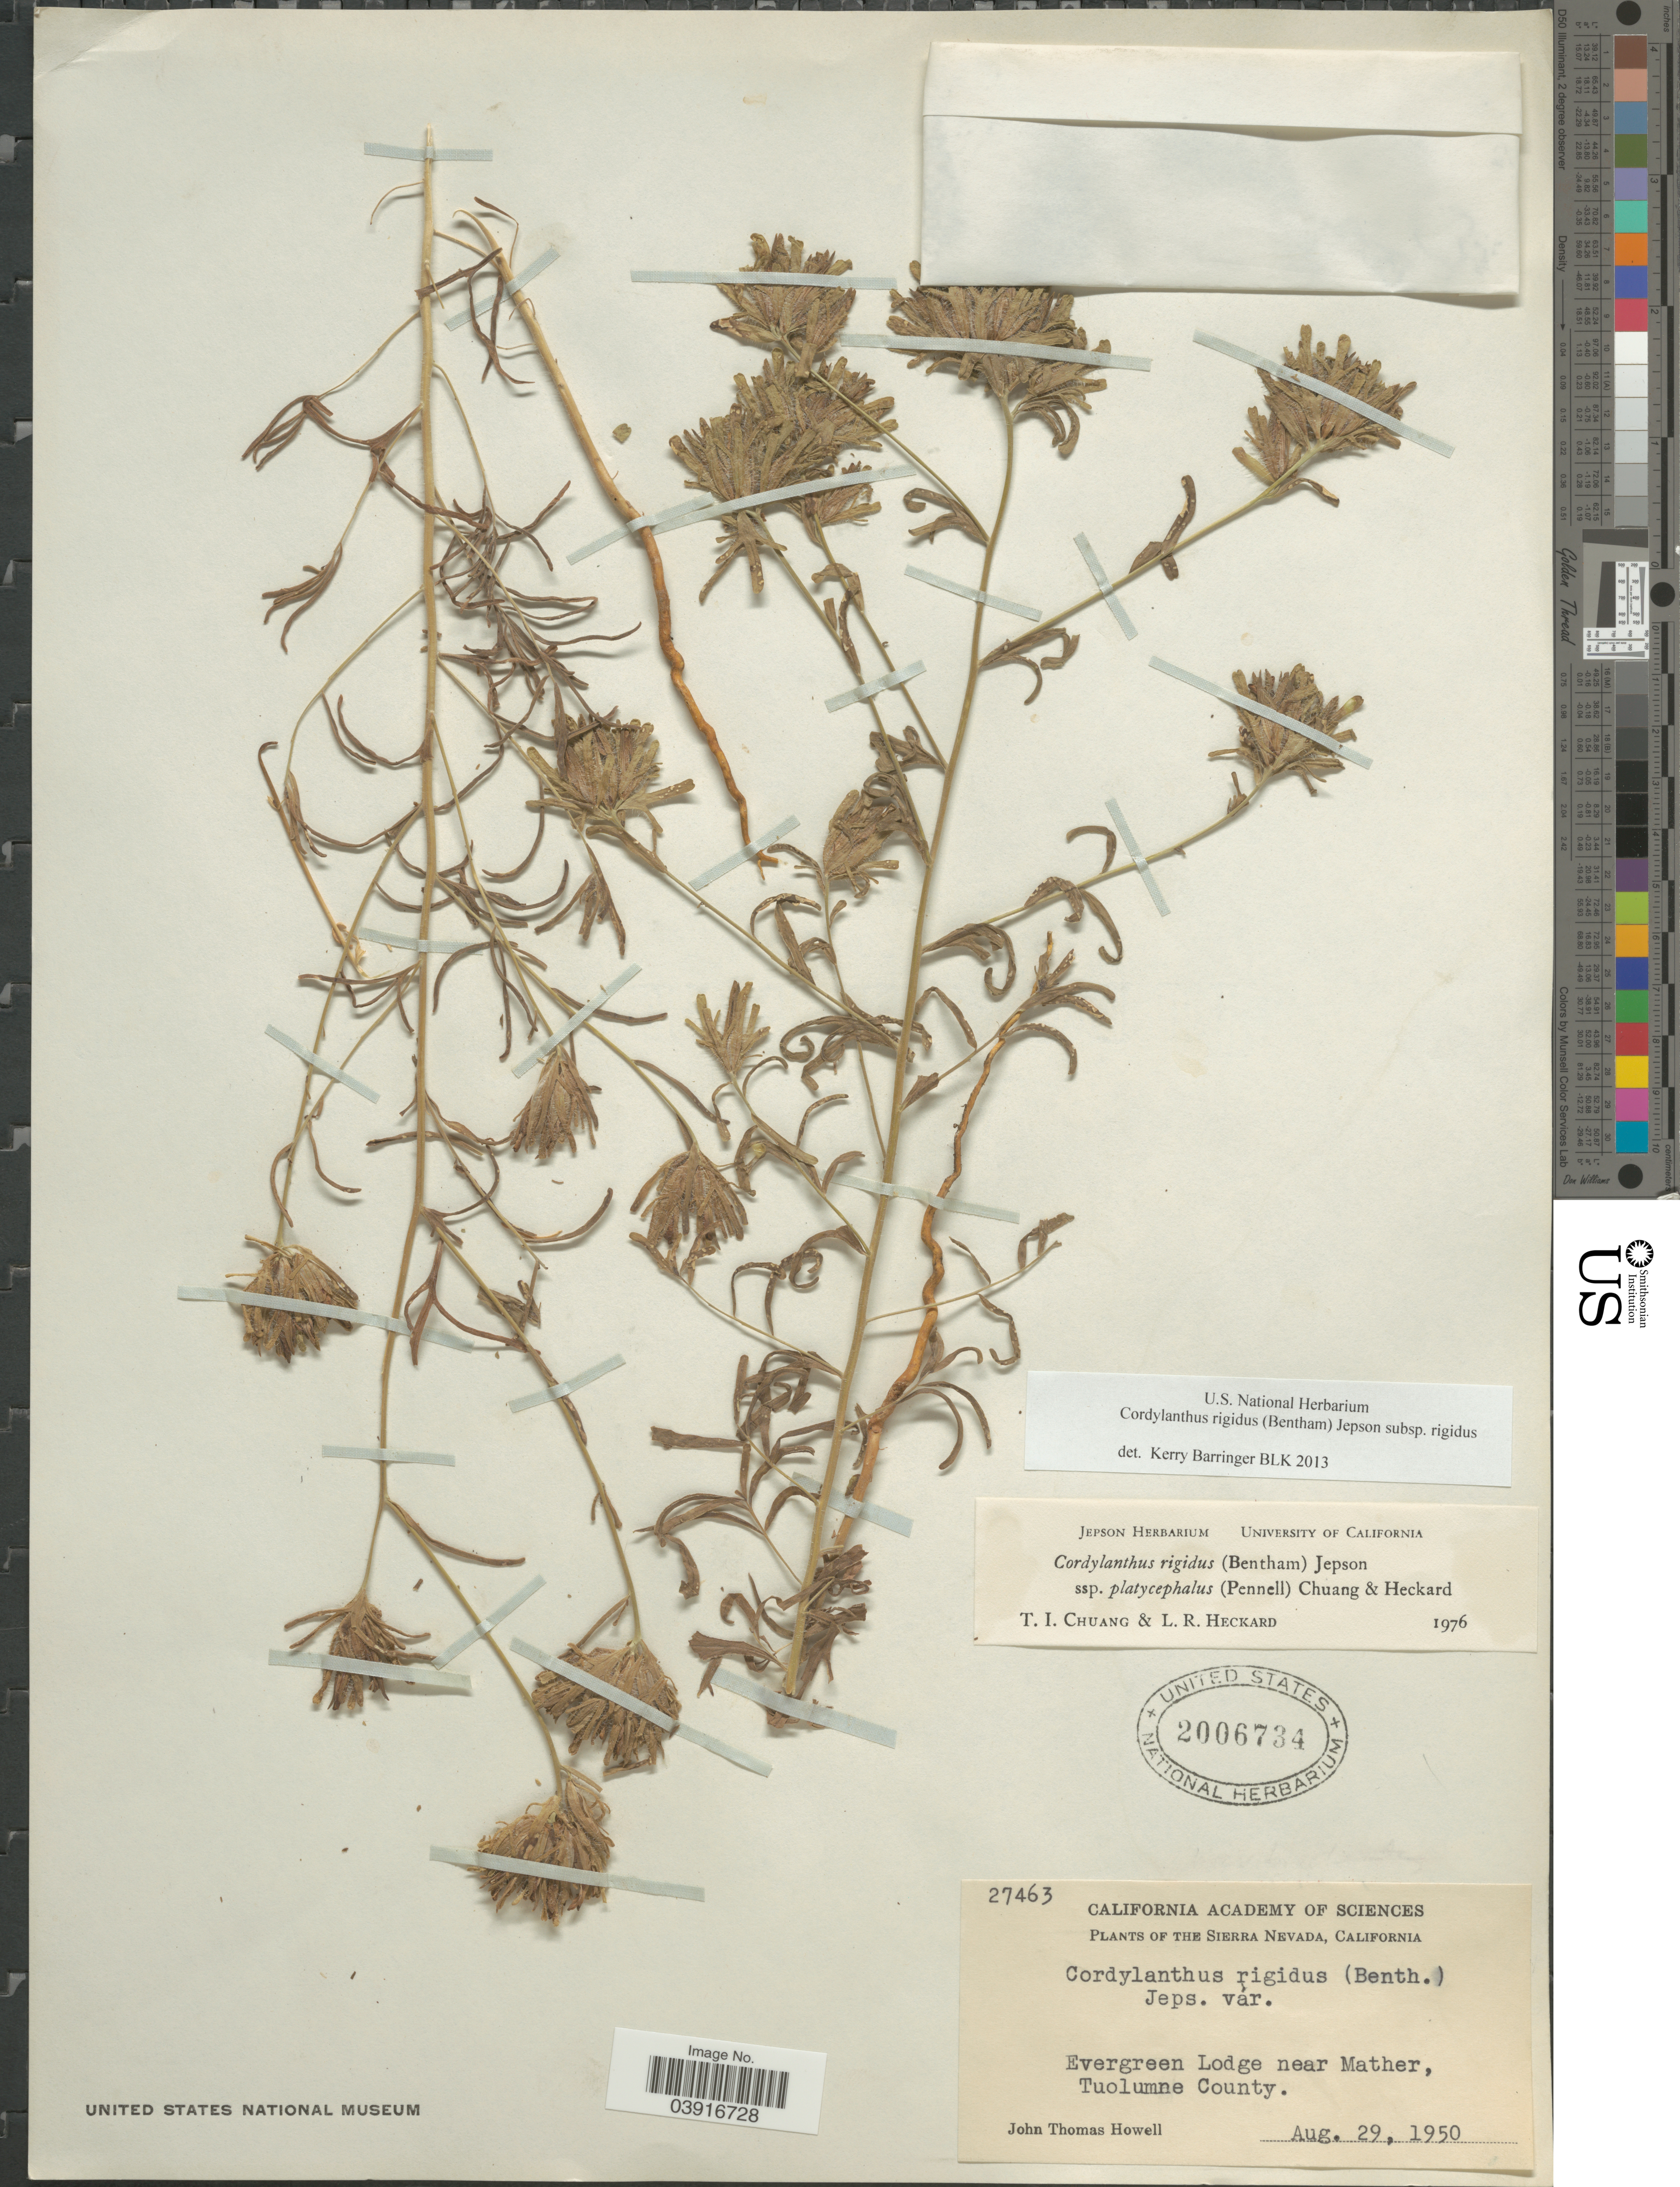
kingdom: Plantae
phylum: Tracheophyta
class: Magnoliopsida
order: Lamiales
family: Orobanchaceae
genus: Cordylanthus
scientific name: Cordylanthus rigidus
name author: (Benth.) Jeps.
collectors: J. T. Howell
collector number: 27463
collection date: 1950-08-29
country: United States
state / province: California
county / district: Tuolumne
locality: The Sierra Nevada. Evergreen Lodge near Mather, Tuolumne County.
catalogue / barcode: US 2006734